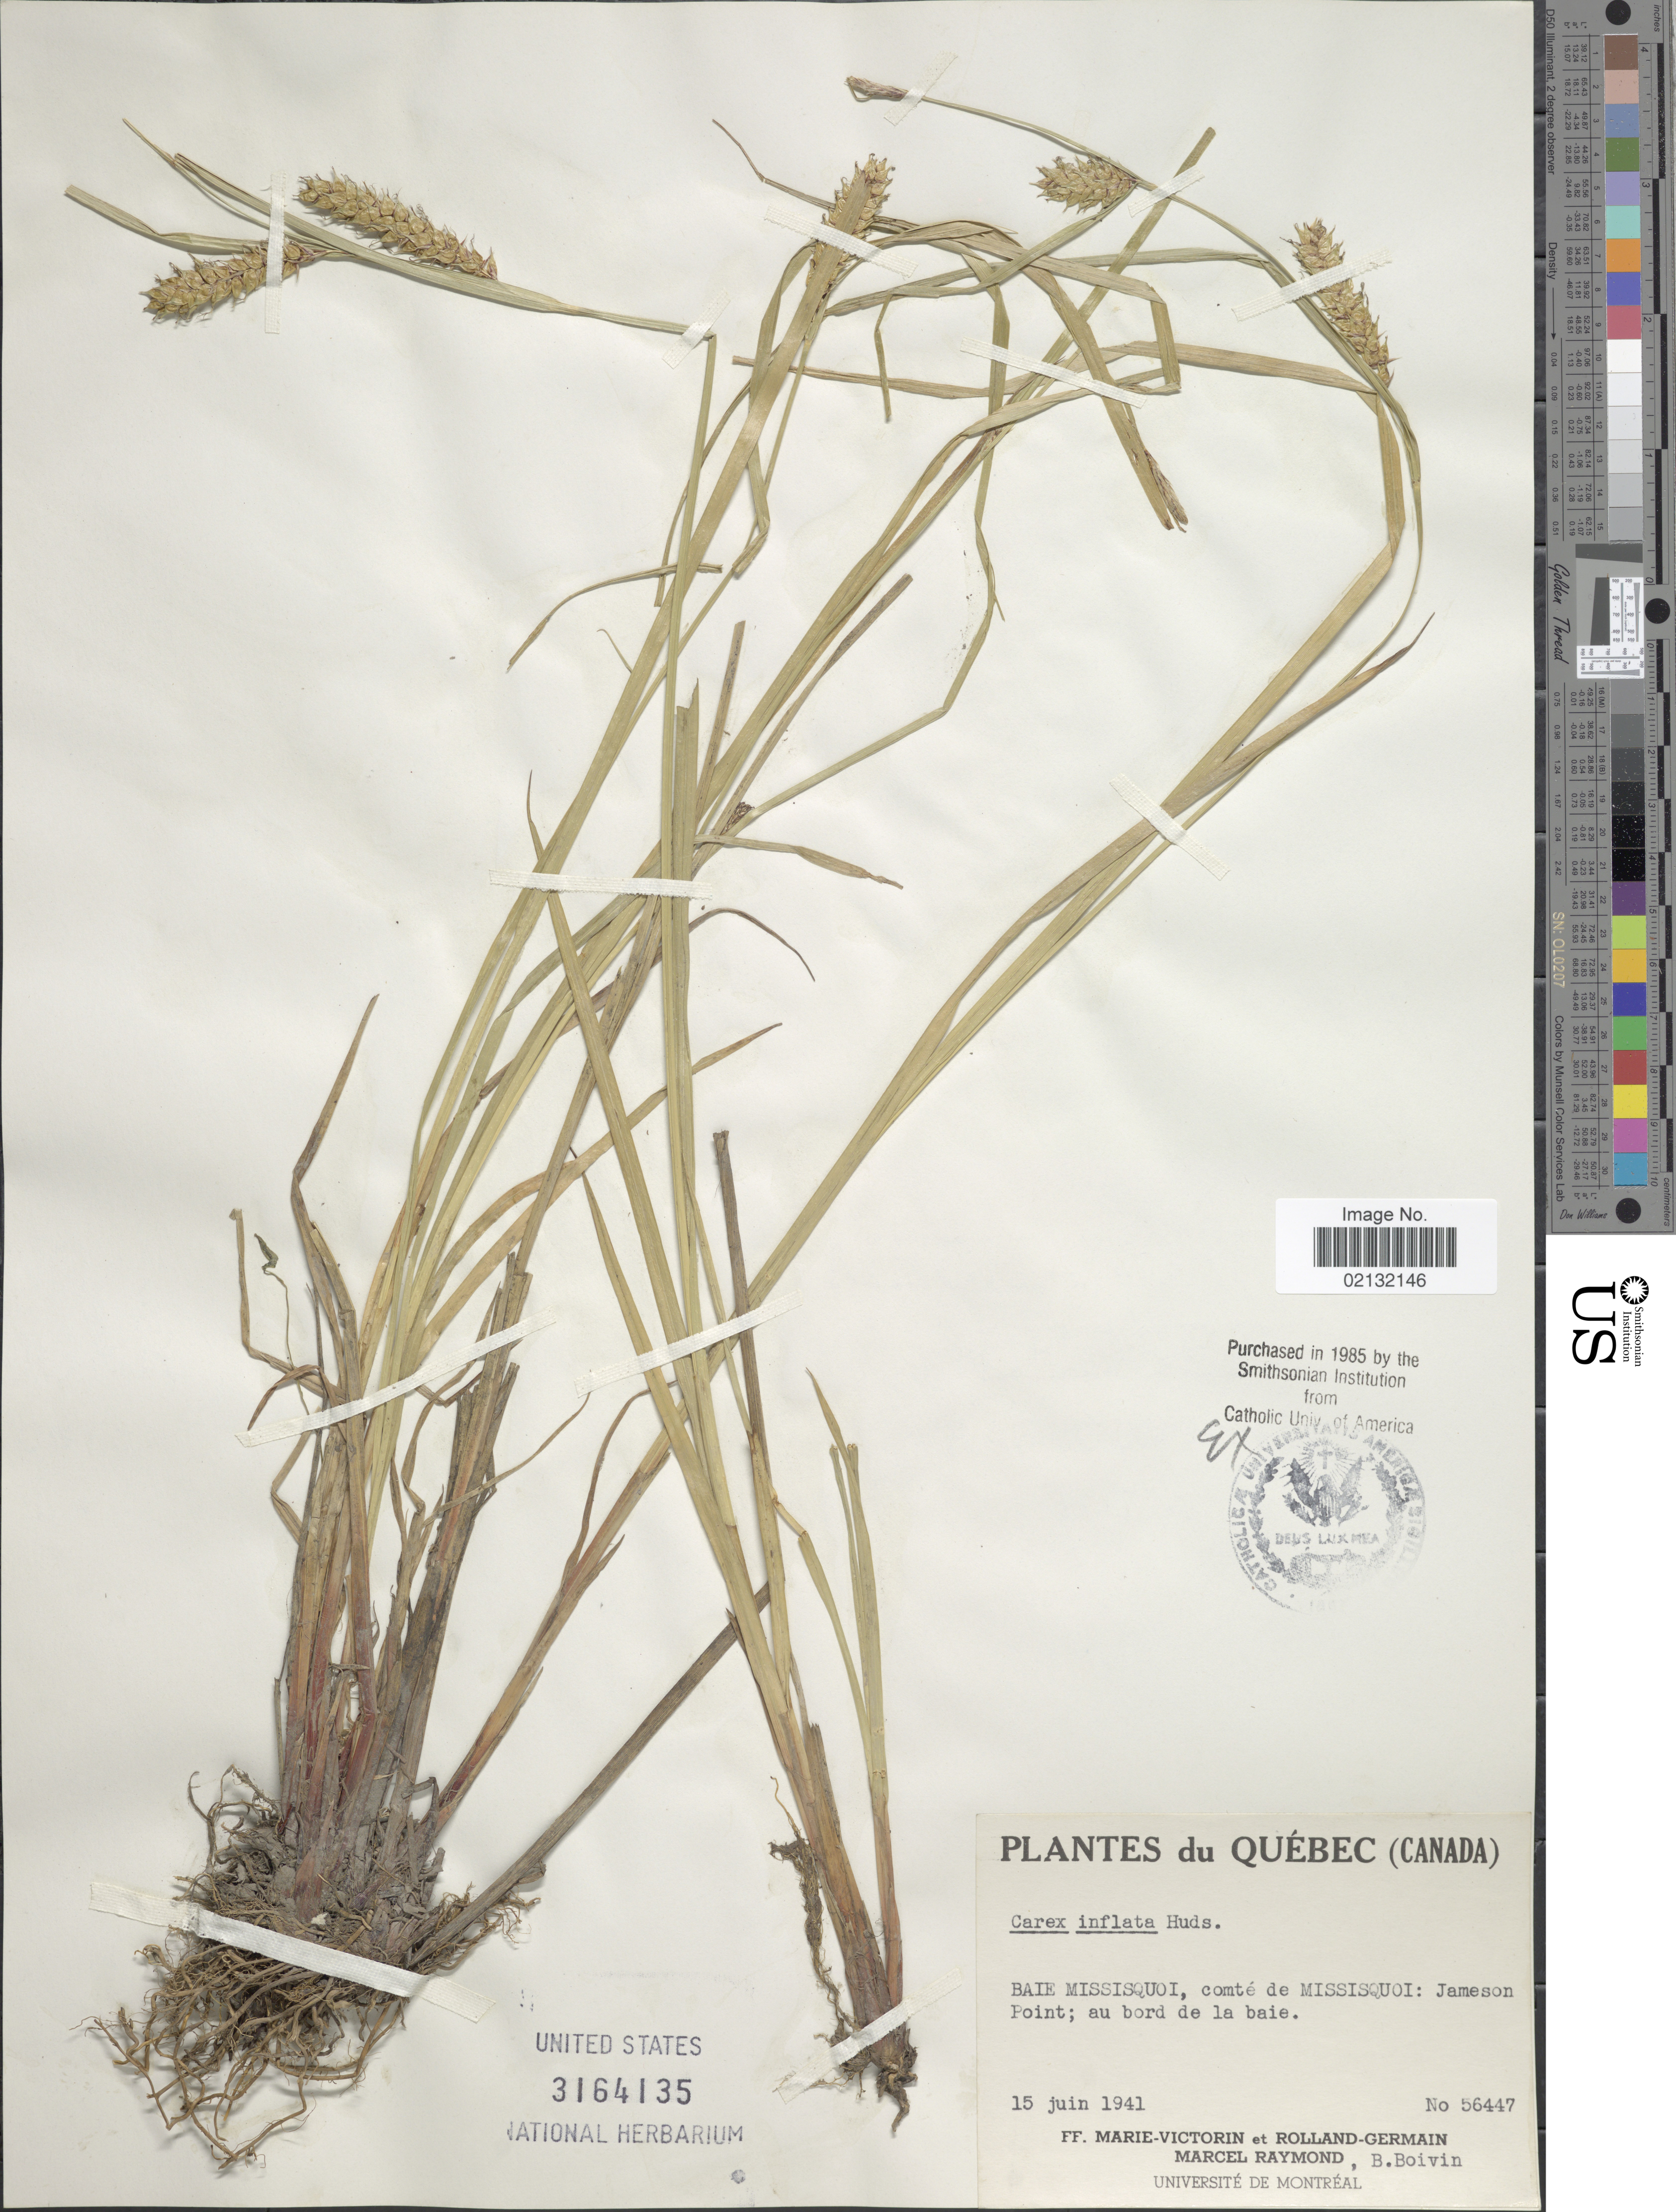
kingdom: Plantae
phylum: Tracheophyta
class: Liliopsida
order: Poales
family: Cyperaceae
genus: Carex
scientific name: Carex rostrata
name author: Stokes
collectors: F. Marie-Victorin, Rolland-Germain & M. Raymond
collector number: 56447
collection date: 1941-06-15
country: Canada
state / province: Quebec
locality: Quebec, Baie Missisquoi, Comte de Missisquoi: Jameson Point; Au bord de la baie.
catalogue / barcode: US 3164135